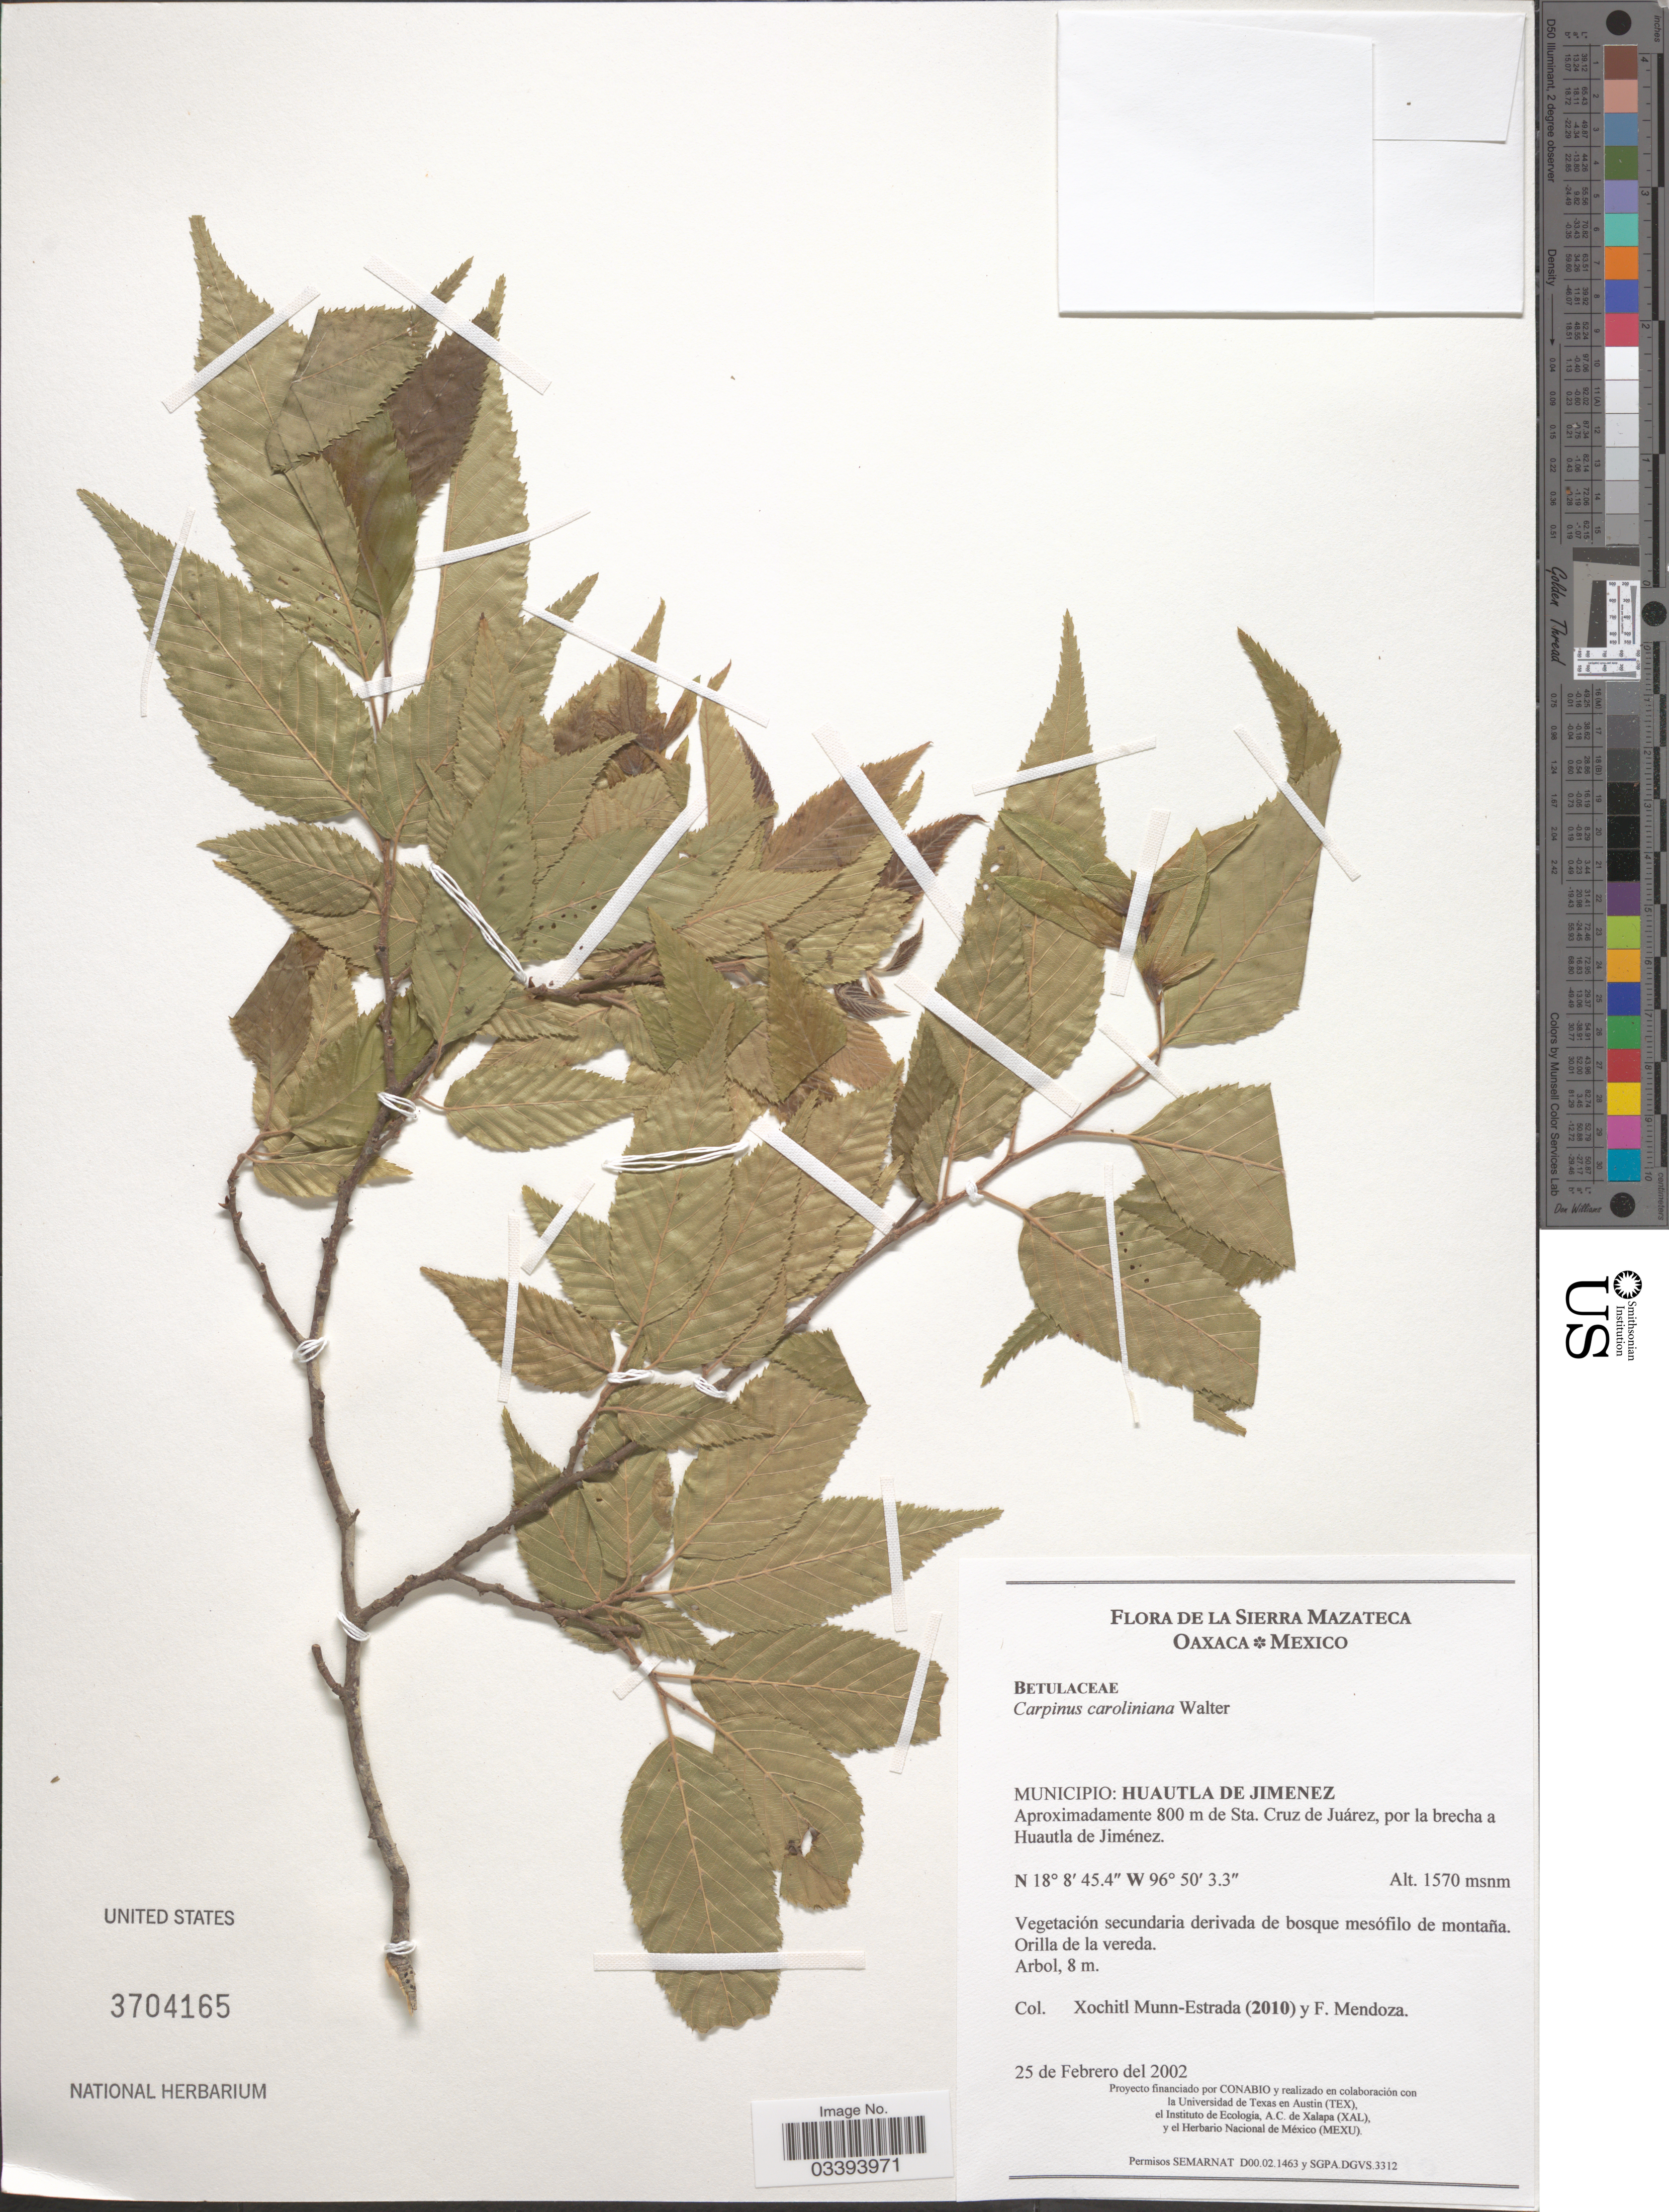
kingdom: Plantae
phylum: Tracheophyta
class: Magnoliopsida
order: Fagales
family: Betulaceae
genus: Carpinus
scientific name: Carpinus caroliniana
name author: Walter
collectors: X. Munn-Estrada & F. Mendoza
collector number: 2010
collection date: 2002-02-25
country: Mexico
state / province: Oaxaca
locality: La Sierra Mazateca. Municipio: Huautla de Jimenez. Aproximadamente 800 m de Sta. Cruz de Juárez, por la brecha a Huautla de Jiménez.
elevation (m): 1570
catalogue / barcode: US 3704165